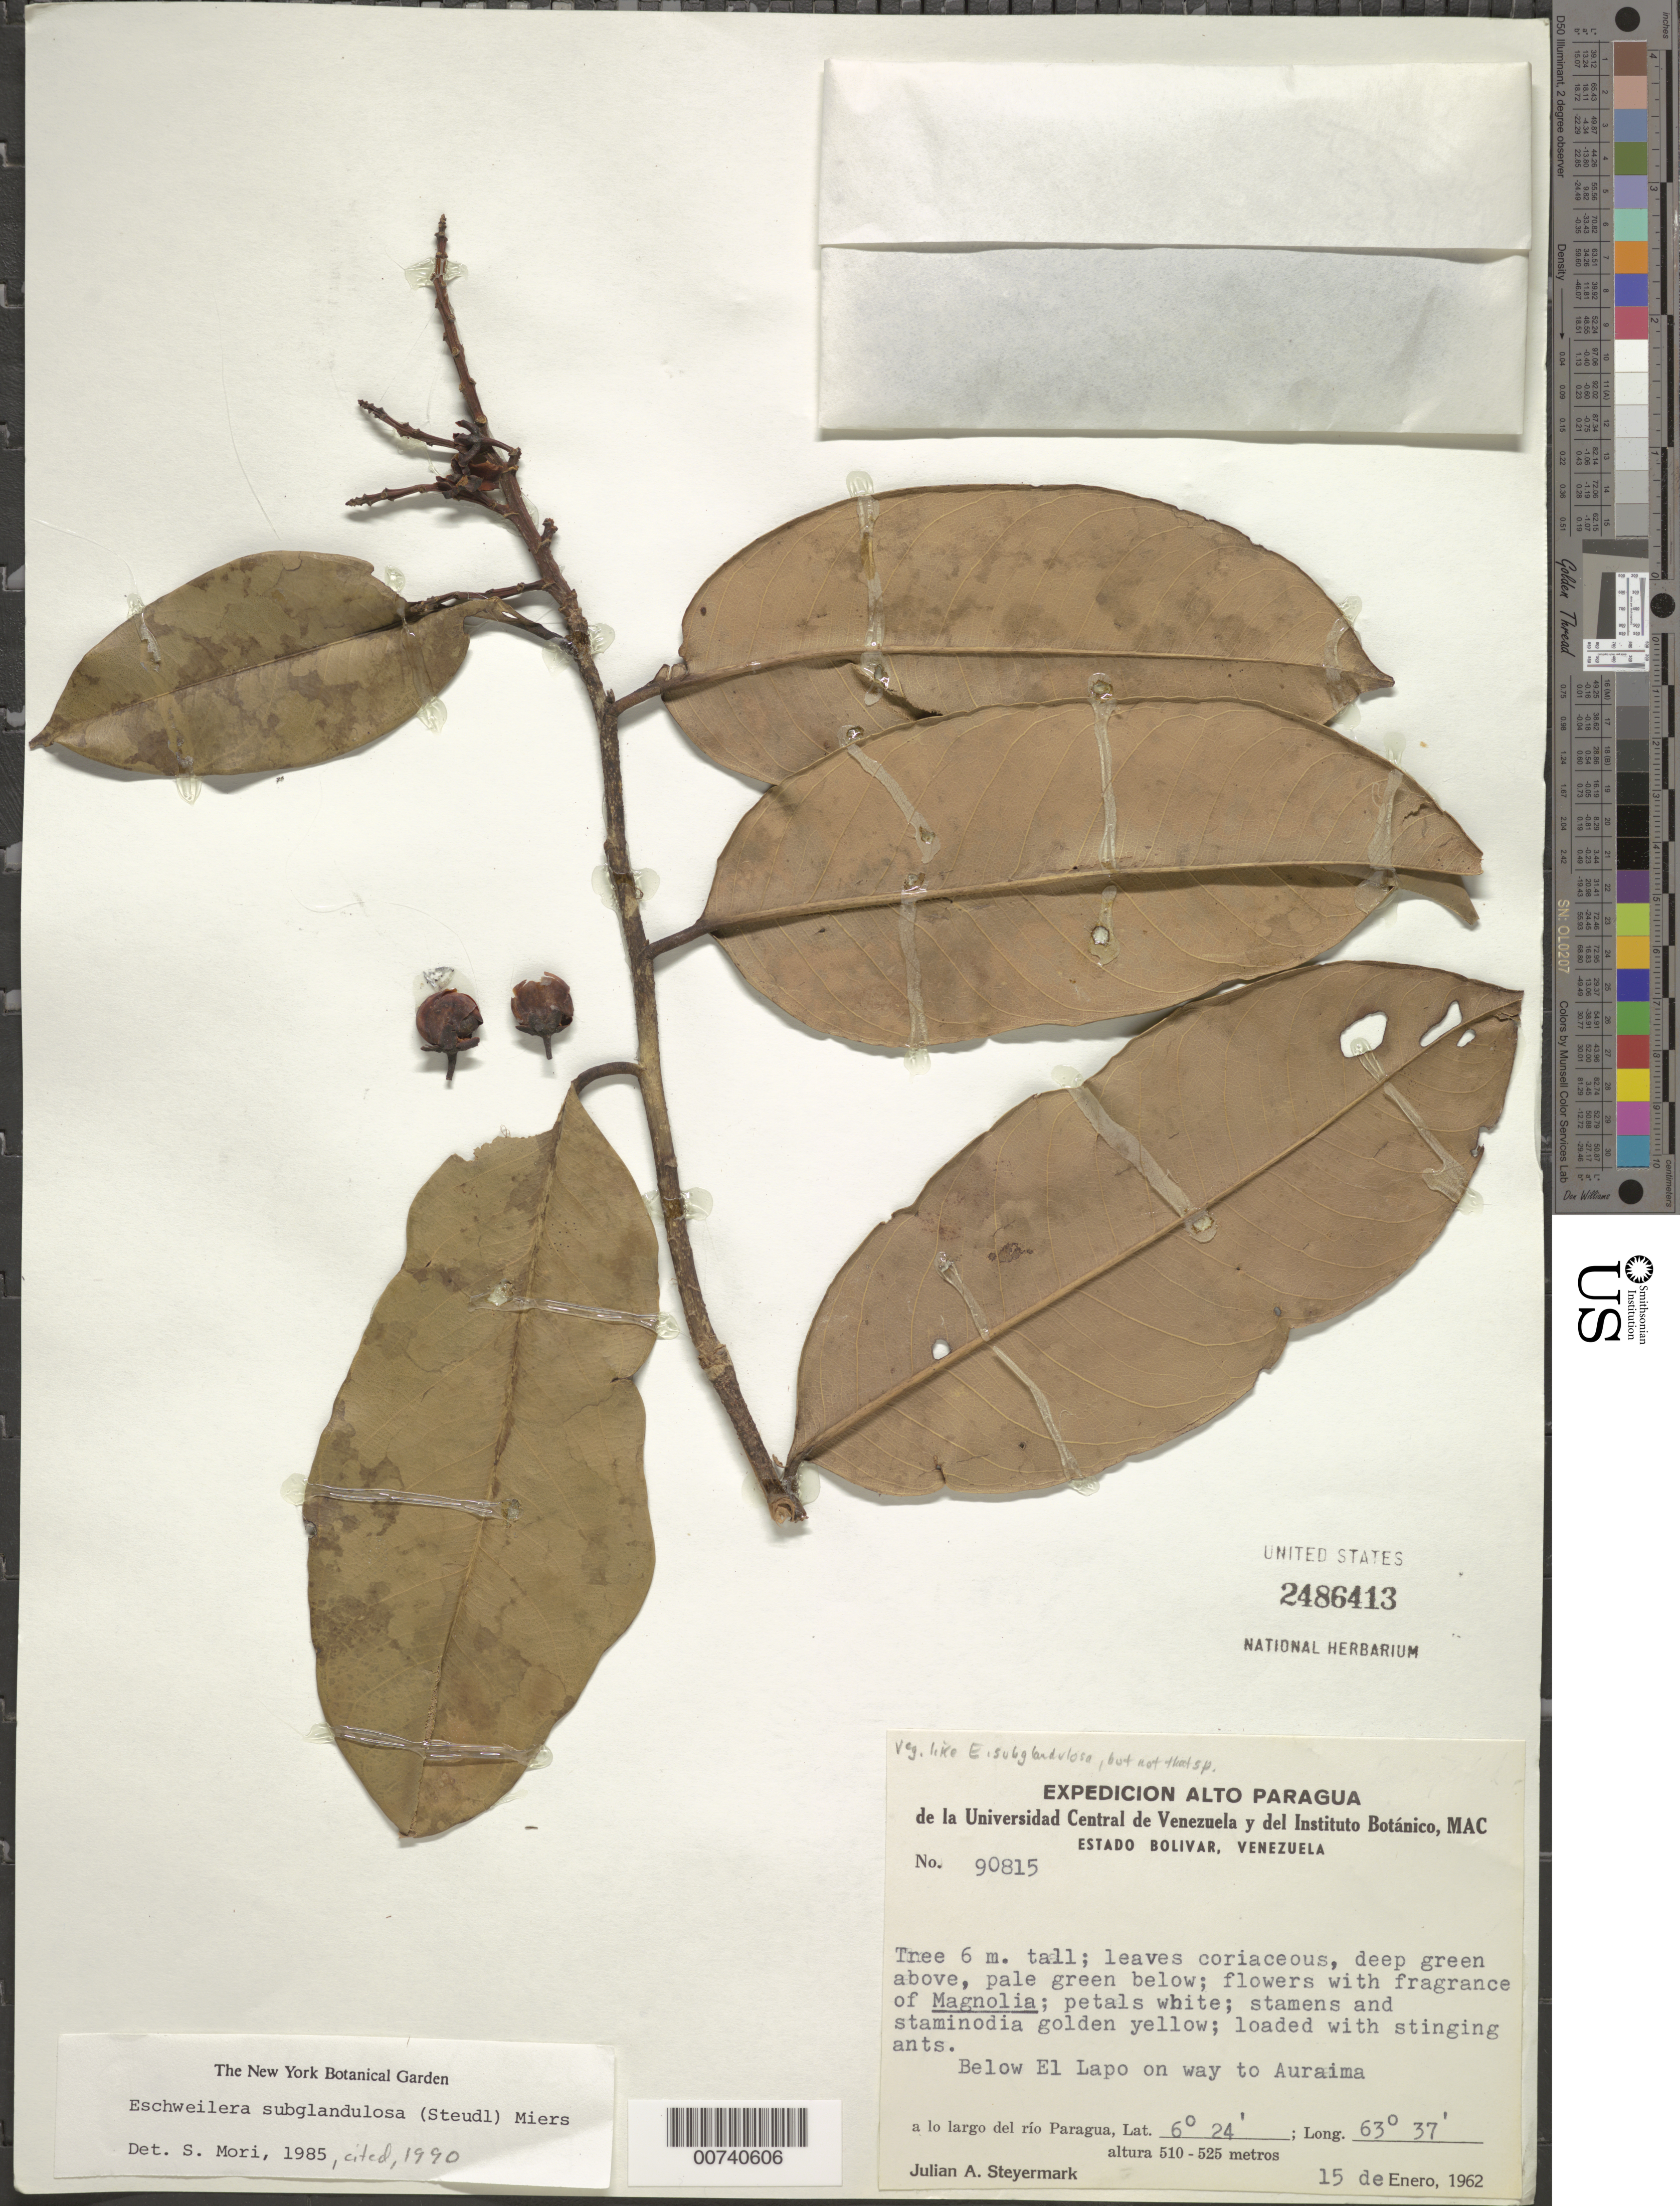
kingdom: Plantae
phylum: Tracheophyta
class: Magnoliopsida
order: Ericales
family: Lecythidaceae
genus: Eschweilera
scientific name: Eschweilera subglandulosa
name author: (Steud. ex Berg) Miers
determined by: Mori, Scott A.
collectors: J. Steyermark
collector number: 90815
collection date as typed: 15-Jan-62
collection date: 1962-01-15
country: Venezuela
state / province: Bolívar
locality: El Lapo toward Auraima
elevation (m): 510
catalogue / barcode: US 2486413